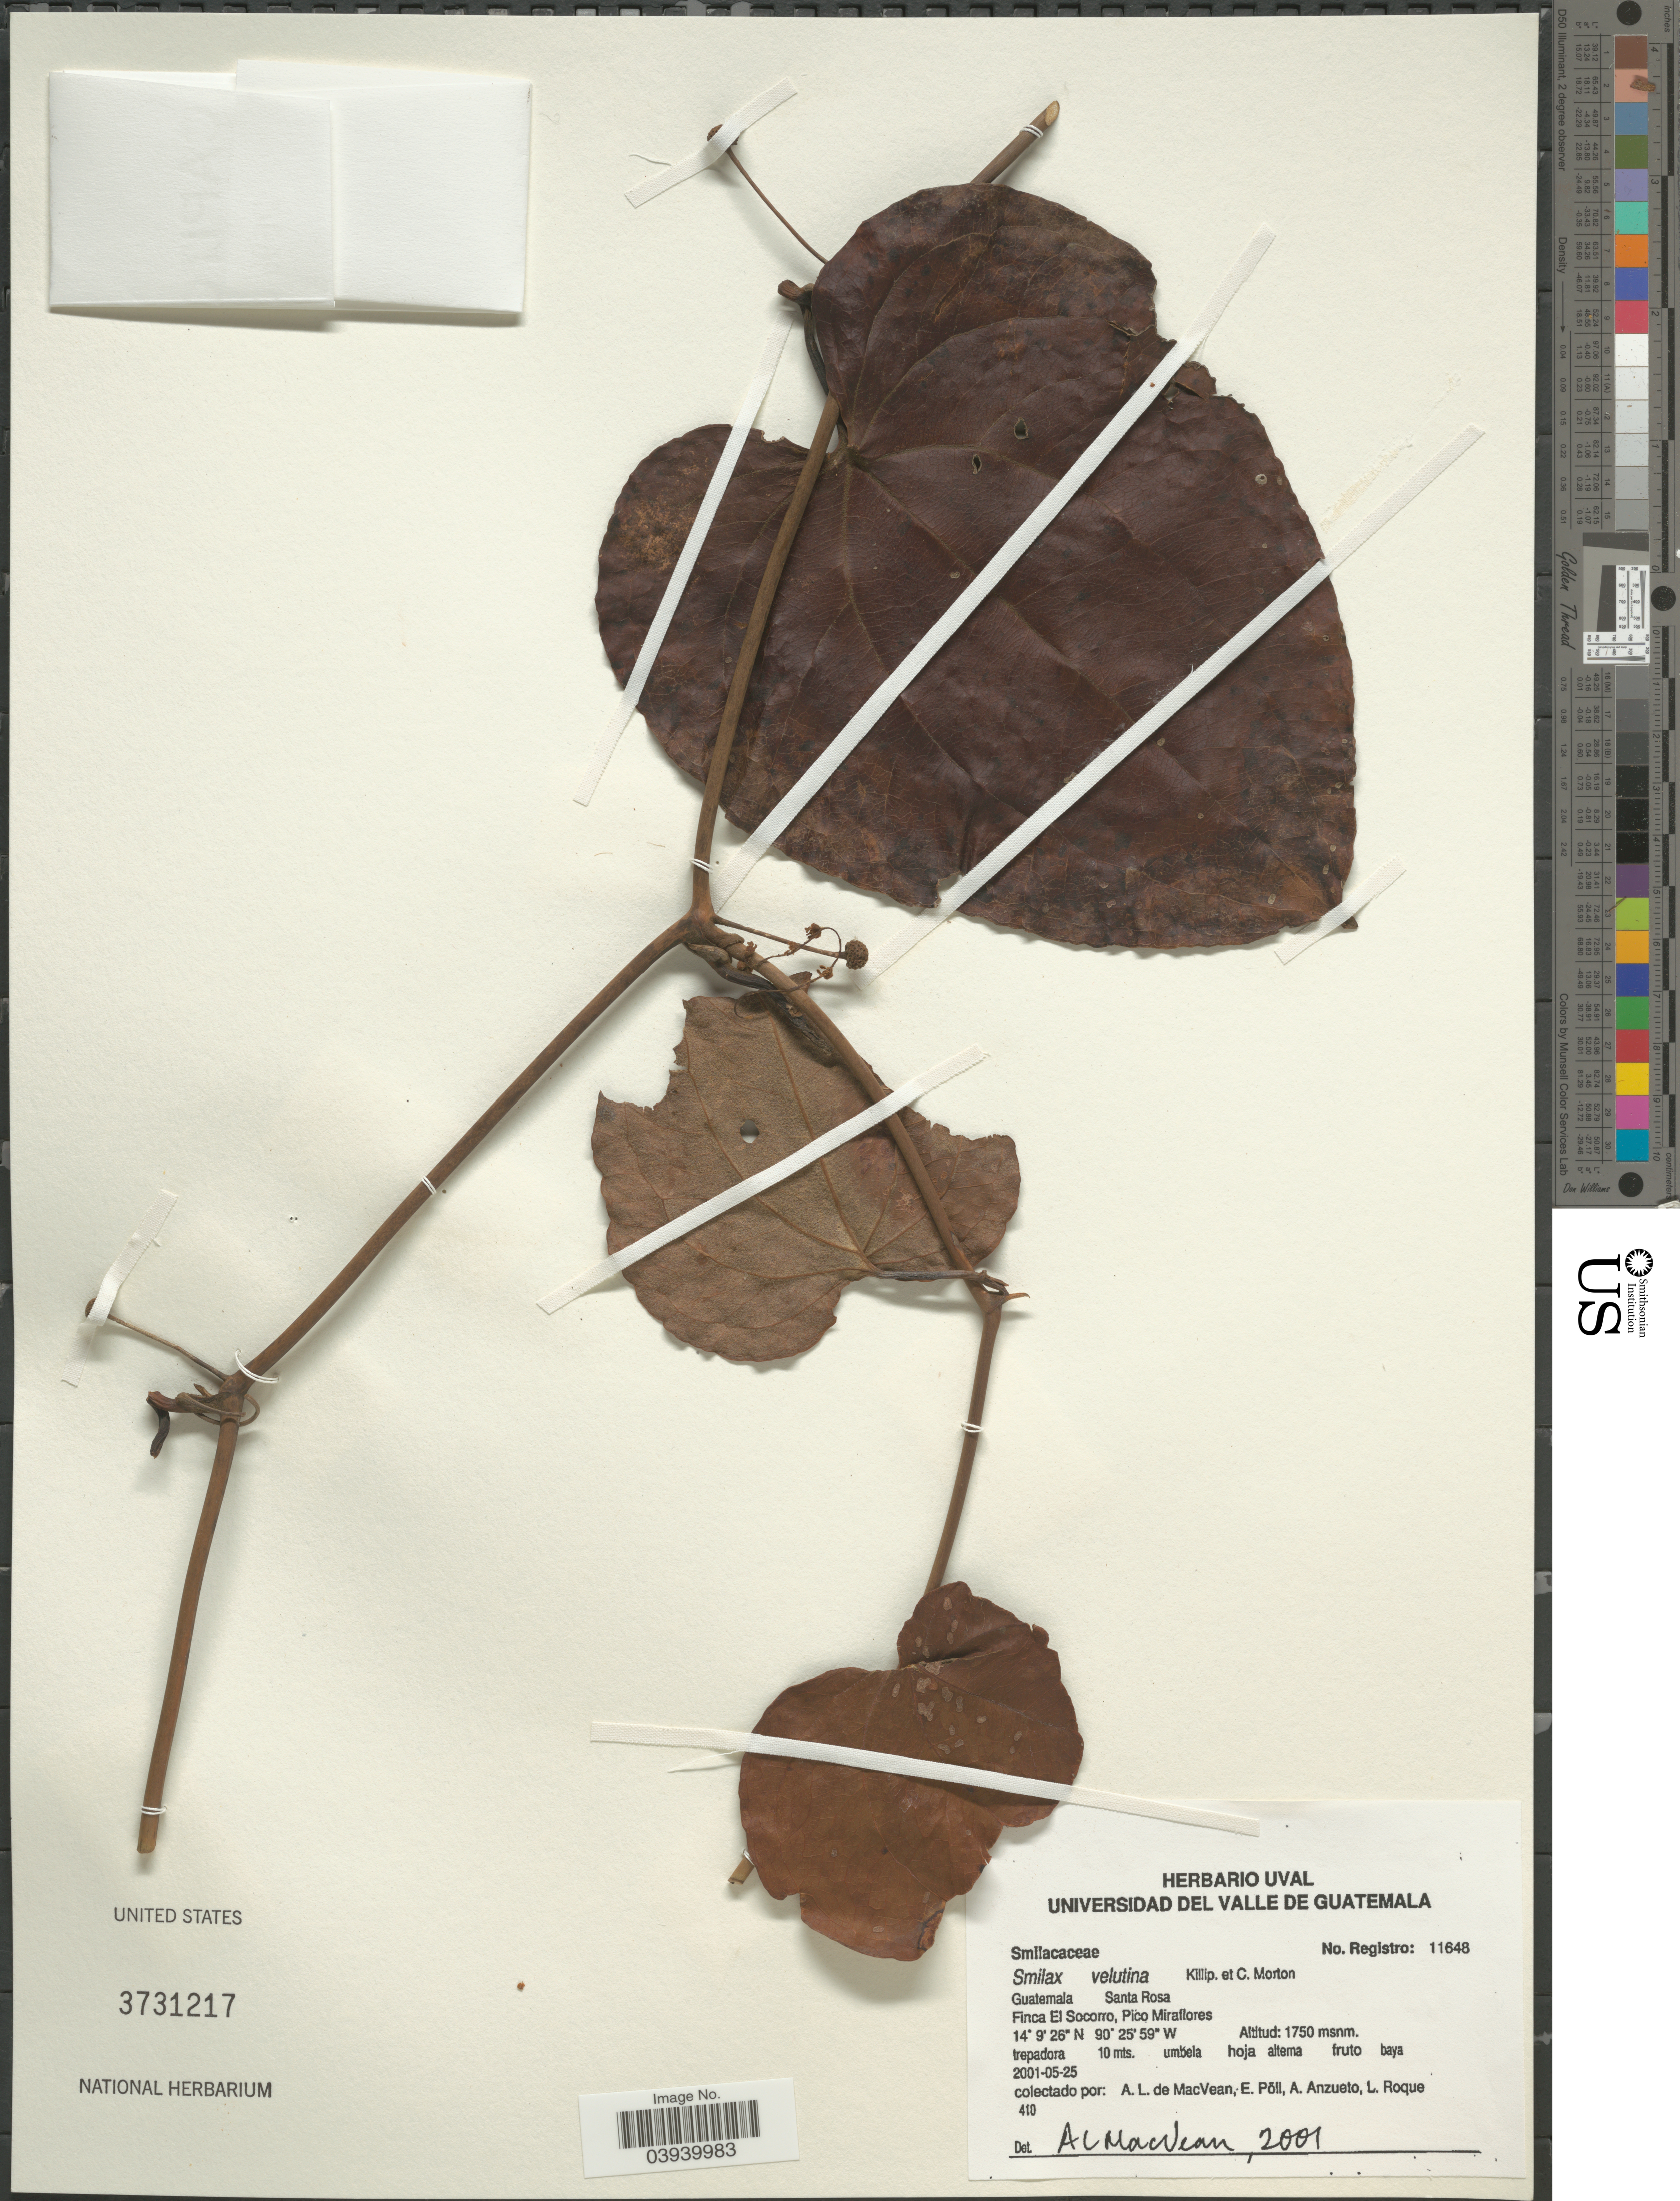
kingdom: Plantae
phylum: Tracheophyta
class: Liliopsida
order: Liliales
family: Smilacaceae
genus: Smilax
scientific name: Smilax velutina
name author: Killip & C.V. Morton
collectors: A. MacVean, E. Pöll, A. Anzueto & L. Roque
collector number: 410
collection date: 2001-05-25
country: Guatemala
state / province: Santa Rosa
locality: Finca El Socorro, Pico Miraflores.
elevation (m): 1750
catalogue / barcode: US 3731217